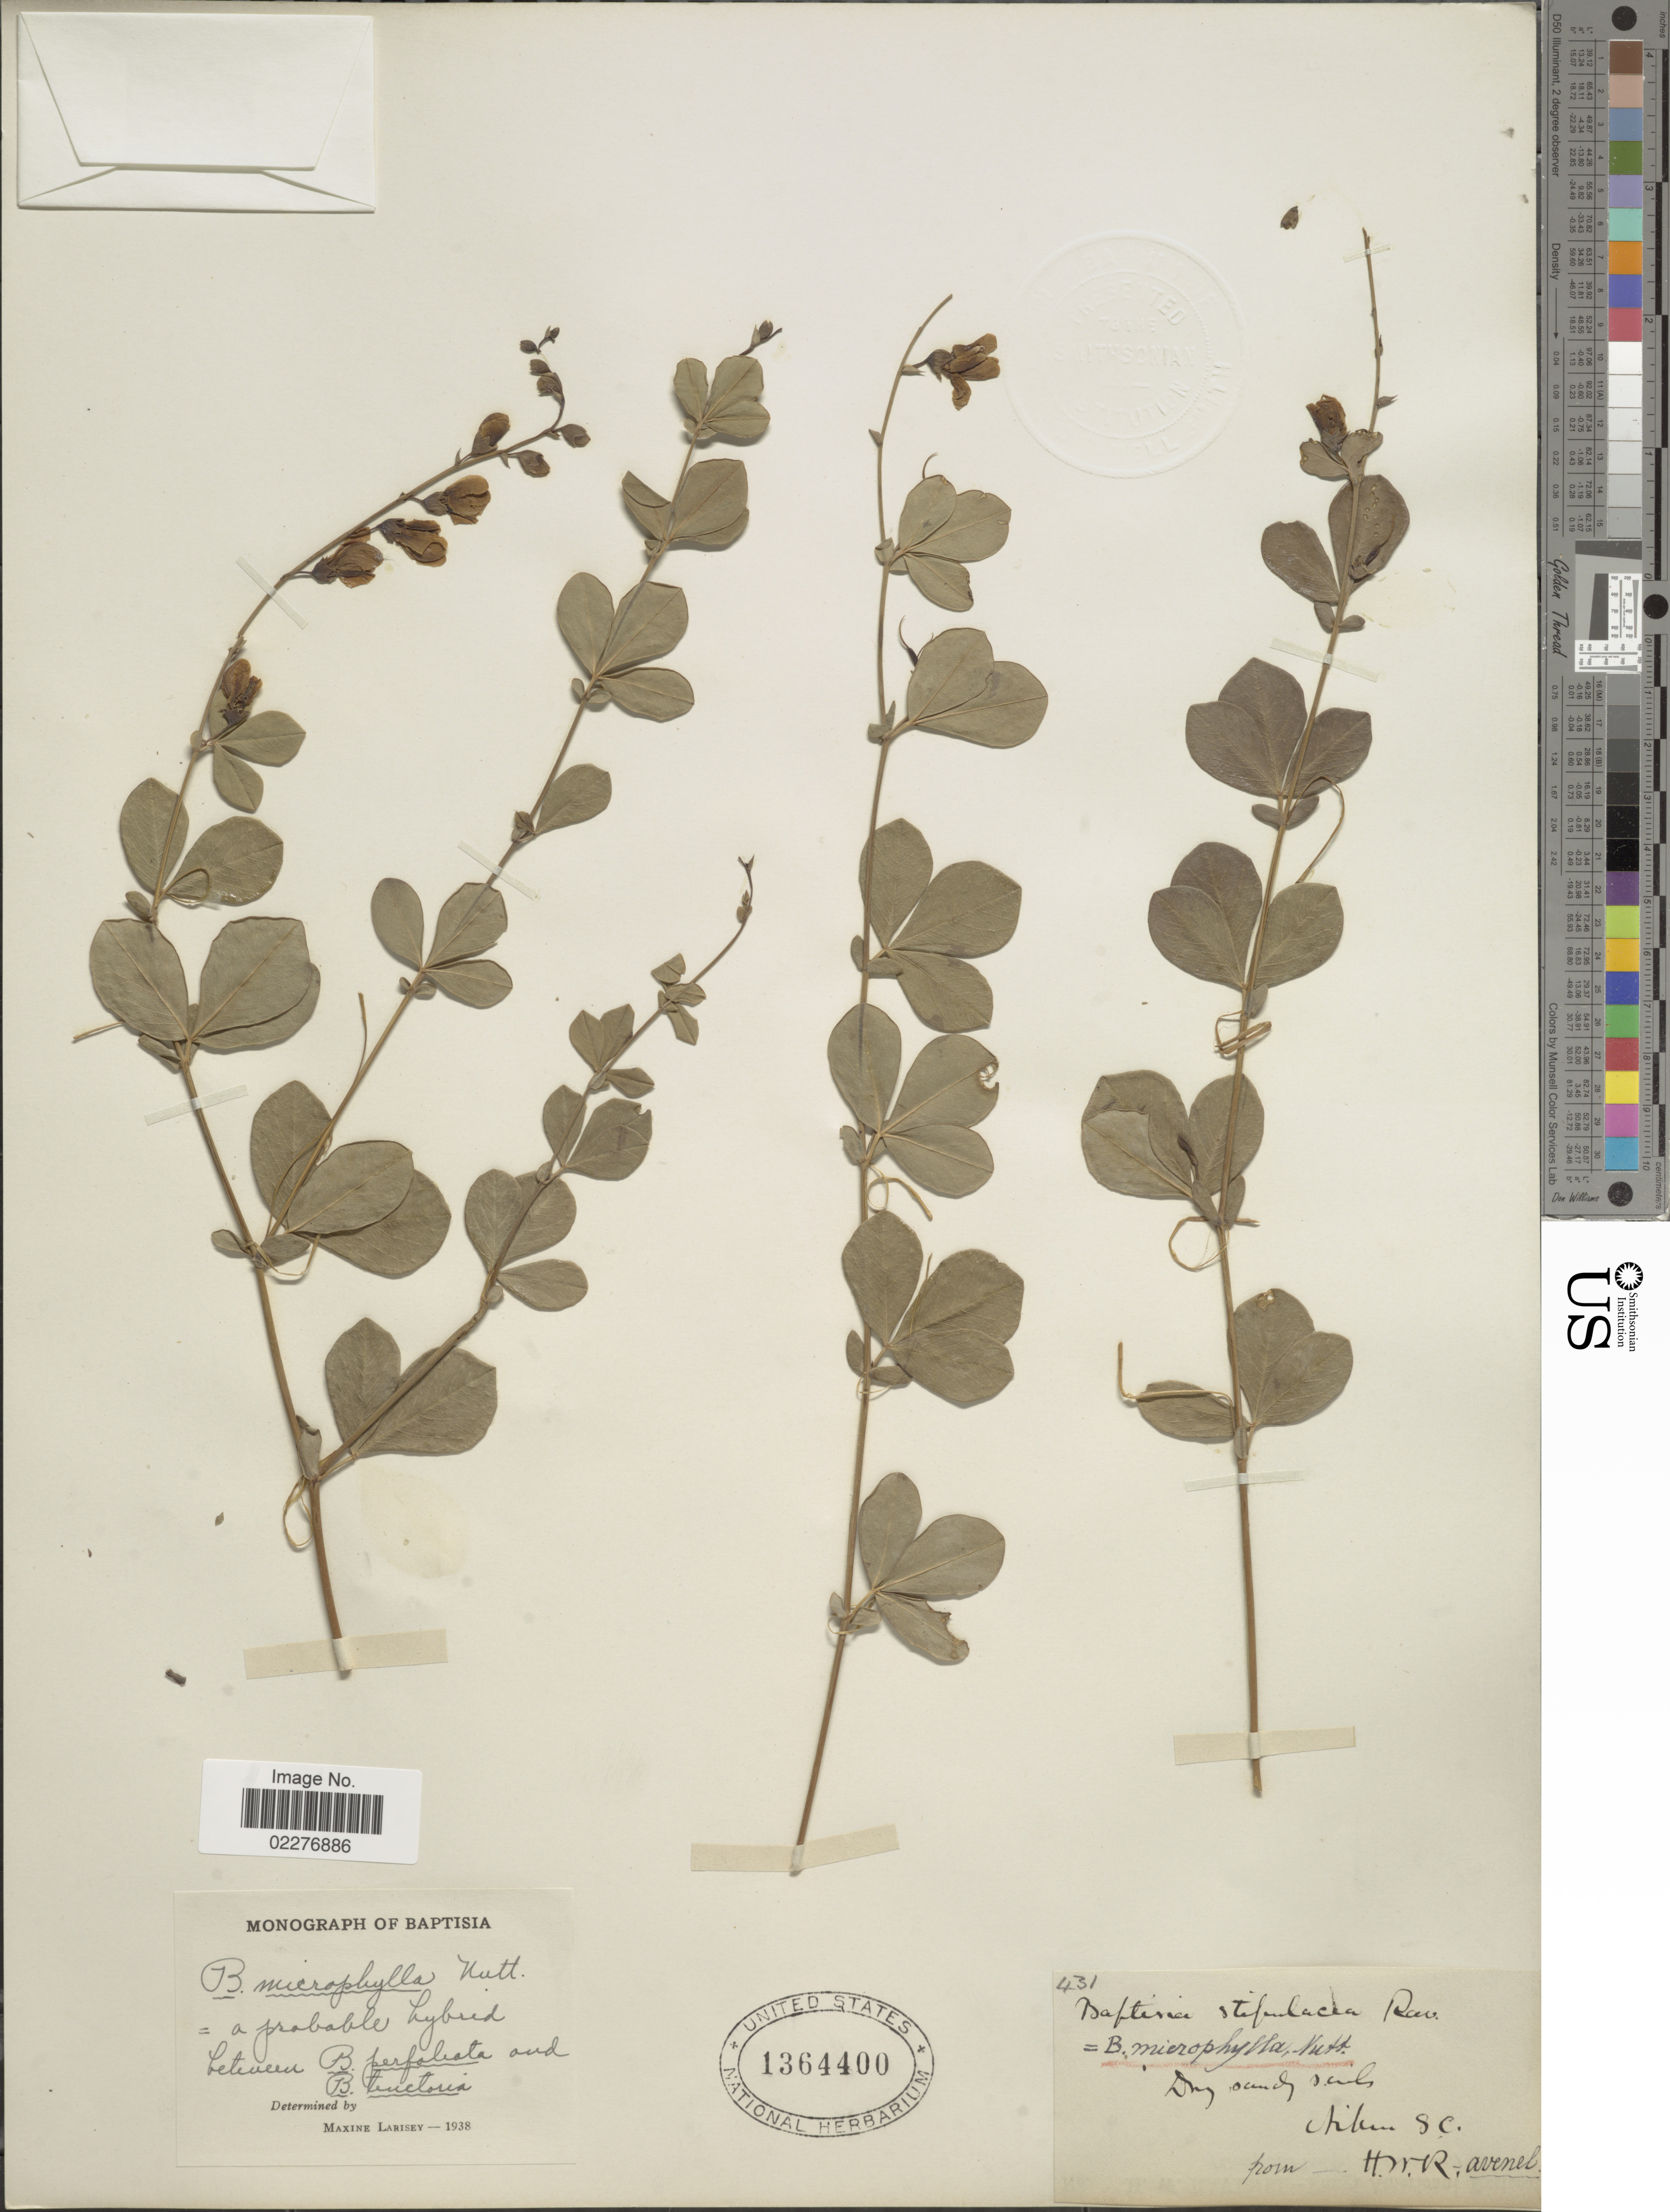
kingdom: Plantae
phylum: Tracheophyta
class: Magnoliopsida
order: Fabales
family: Fabaceae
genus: Baptisia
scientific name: Baptisia microphylla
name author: Nutt.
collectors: H. Ravenel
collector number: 431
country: United States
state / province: South Carolina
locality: Dry sandy soils, Aiken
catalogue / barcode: US 1364400